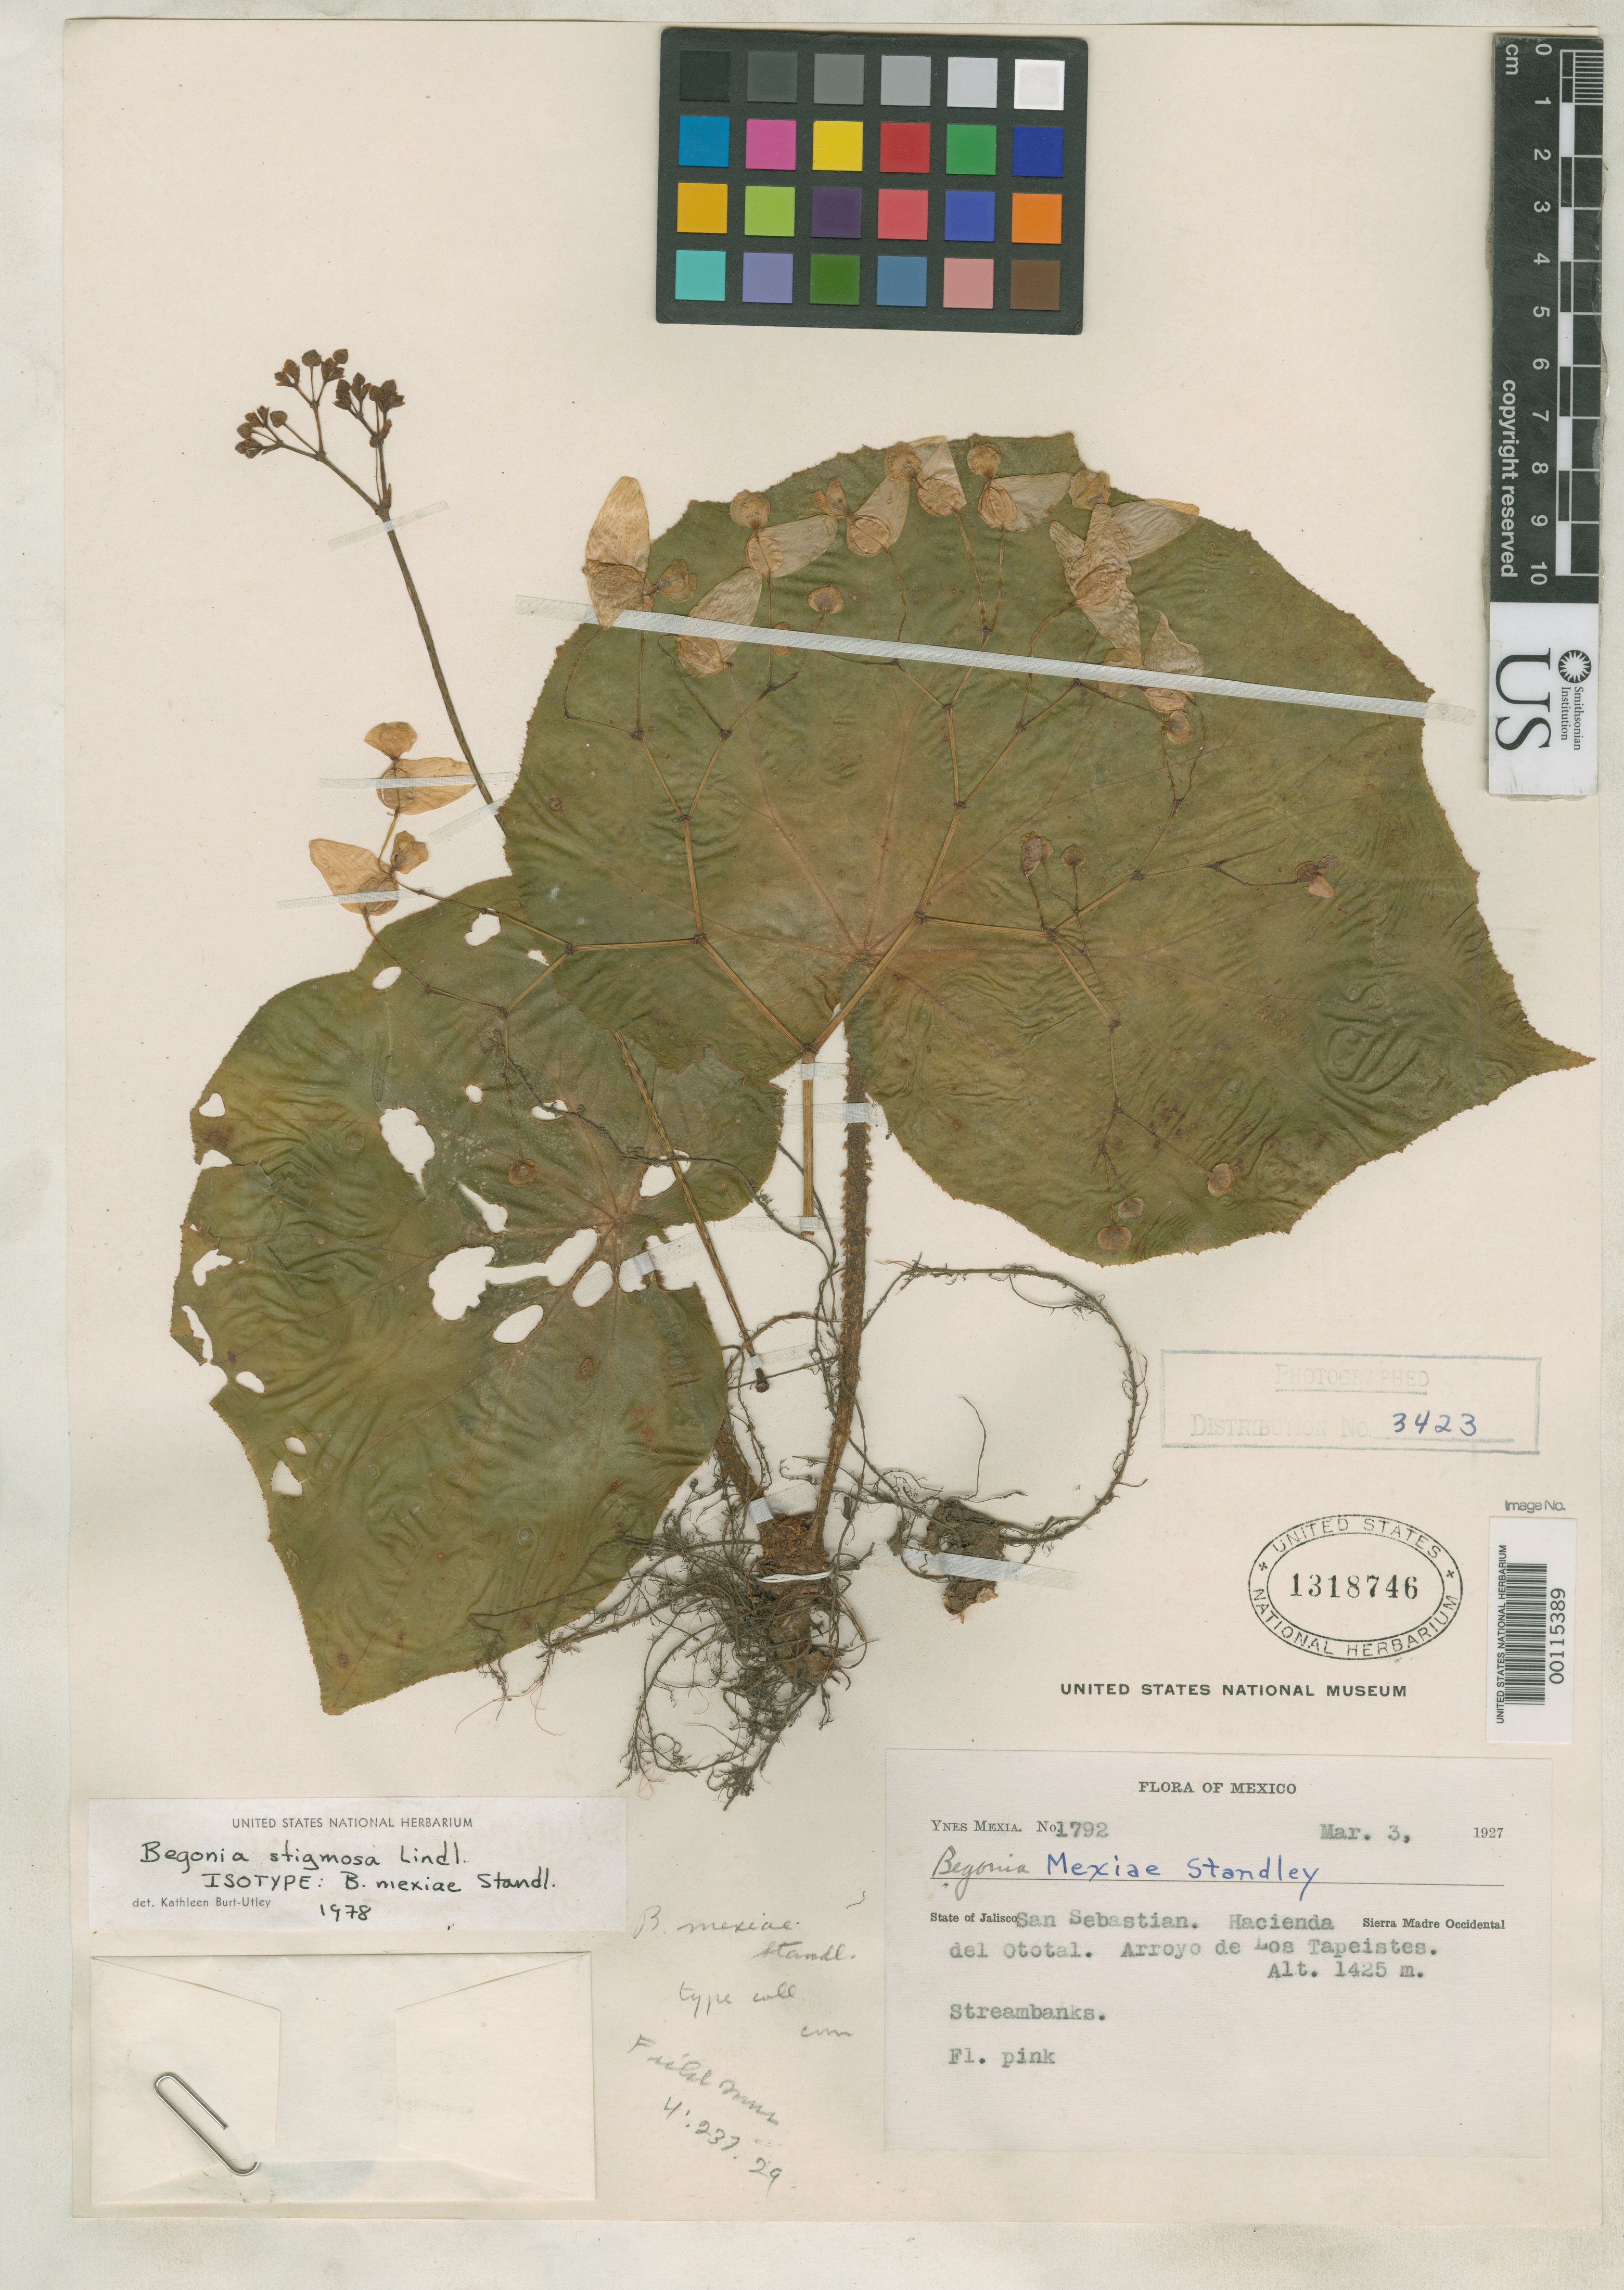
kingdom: Plantae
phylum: Tracheophyta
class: Magnoliopsida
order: Cucurbitales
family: Begoniaceae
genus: Begonia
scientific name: Begonia mexiae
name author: Standl.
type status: Isotype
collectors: Y. Mexia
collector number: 1792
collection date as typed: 03 Mar 1927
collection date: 1927-03-03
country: Mexico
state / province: Jalisco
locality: San Sebastian, Hacienda de Lototal, arroyo de Los Tapeistes, Sierra Madre Occidental.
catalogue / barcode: US 1318746